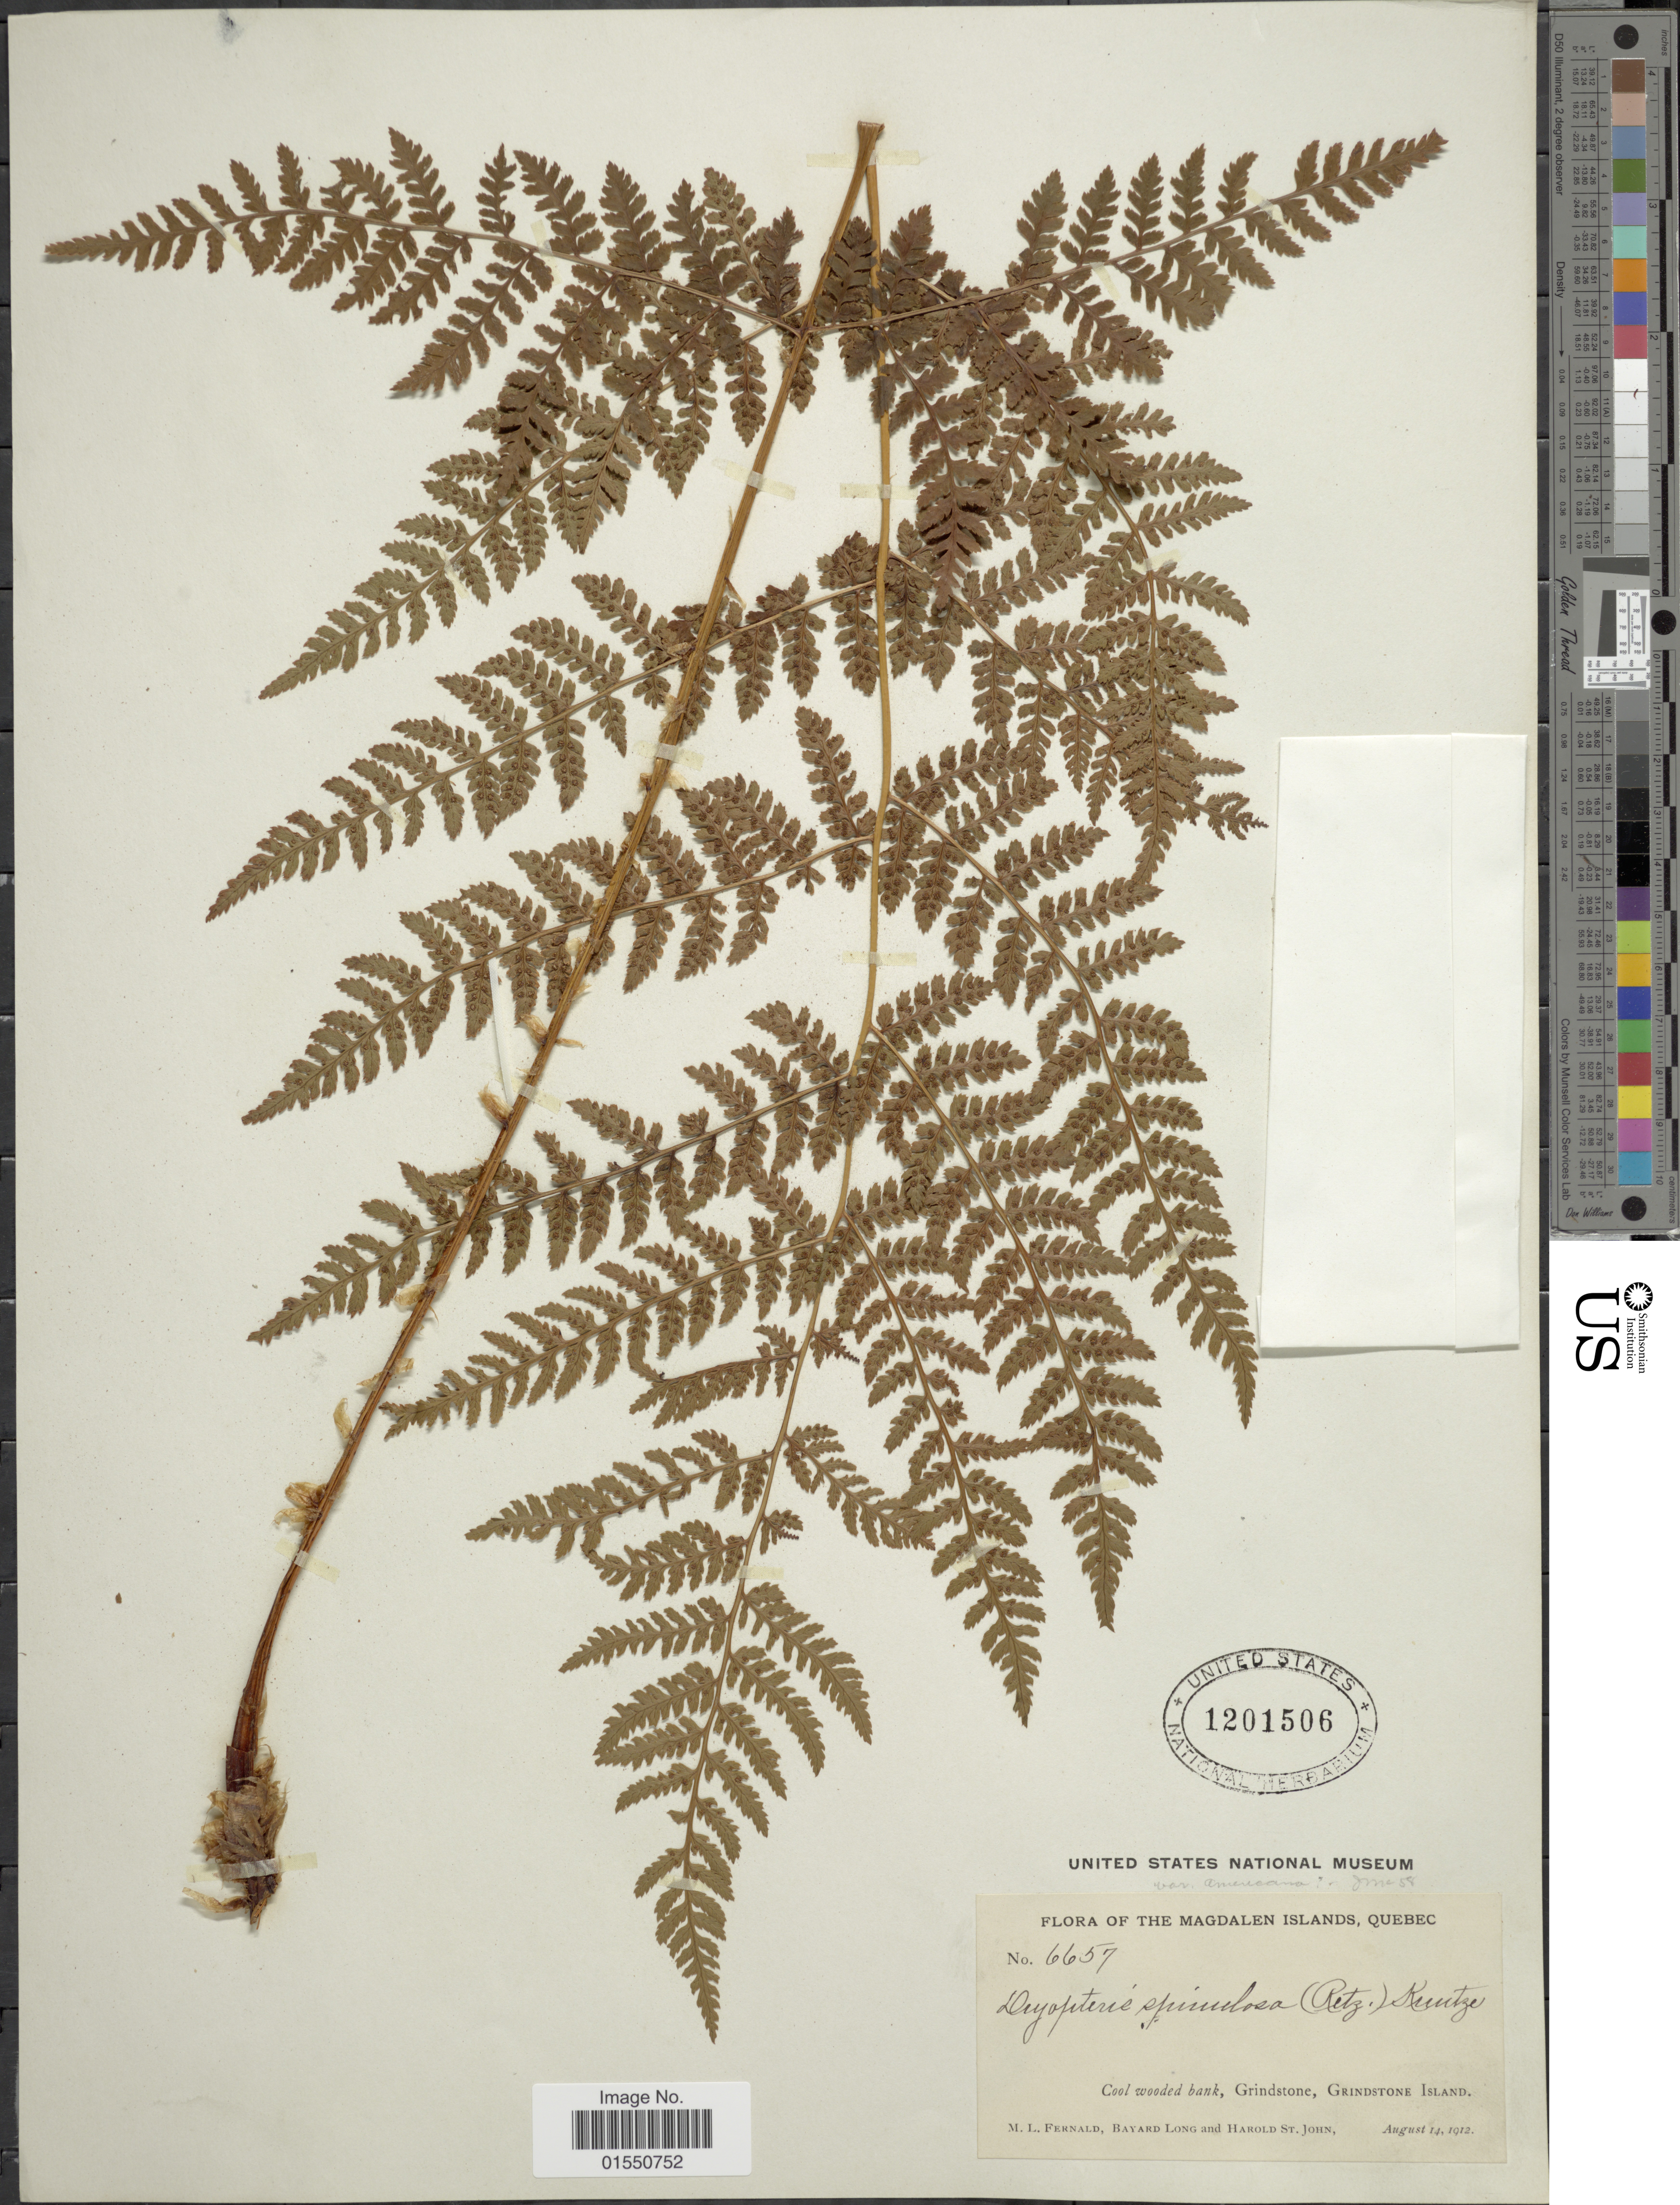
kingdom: Plantae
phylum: Tracheophyta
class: Polypodiopsida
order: Polypodiales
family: Dryopteridaceae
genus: Dryopteris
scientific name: Dryopteris expansa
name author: (C. Presl) Fraser-Jenk. & Jermy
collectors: M. L. Fernald, B. H. Long & H. St. John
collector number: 6657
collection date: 1912-08-14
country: Canada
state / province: Quebec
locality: Magdalen Islands, Cool wooded bank, Grindstone, Grindstone Island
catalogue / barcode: US 1201506